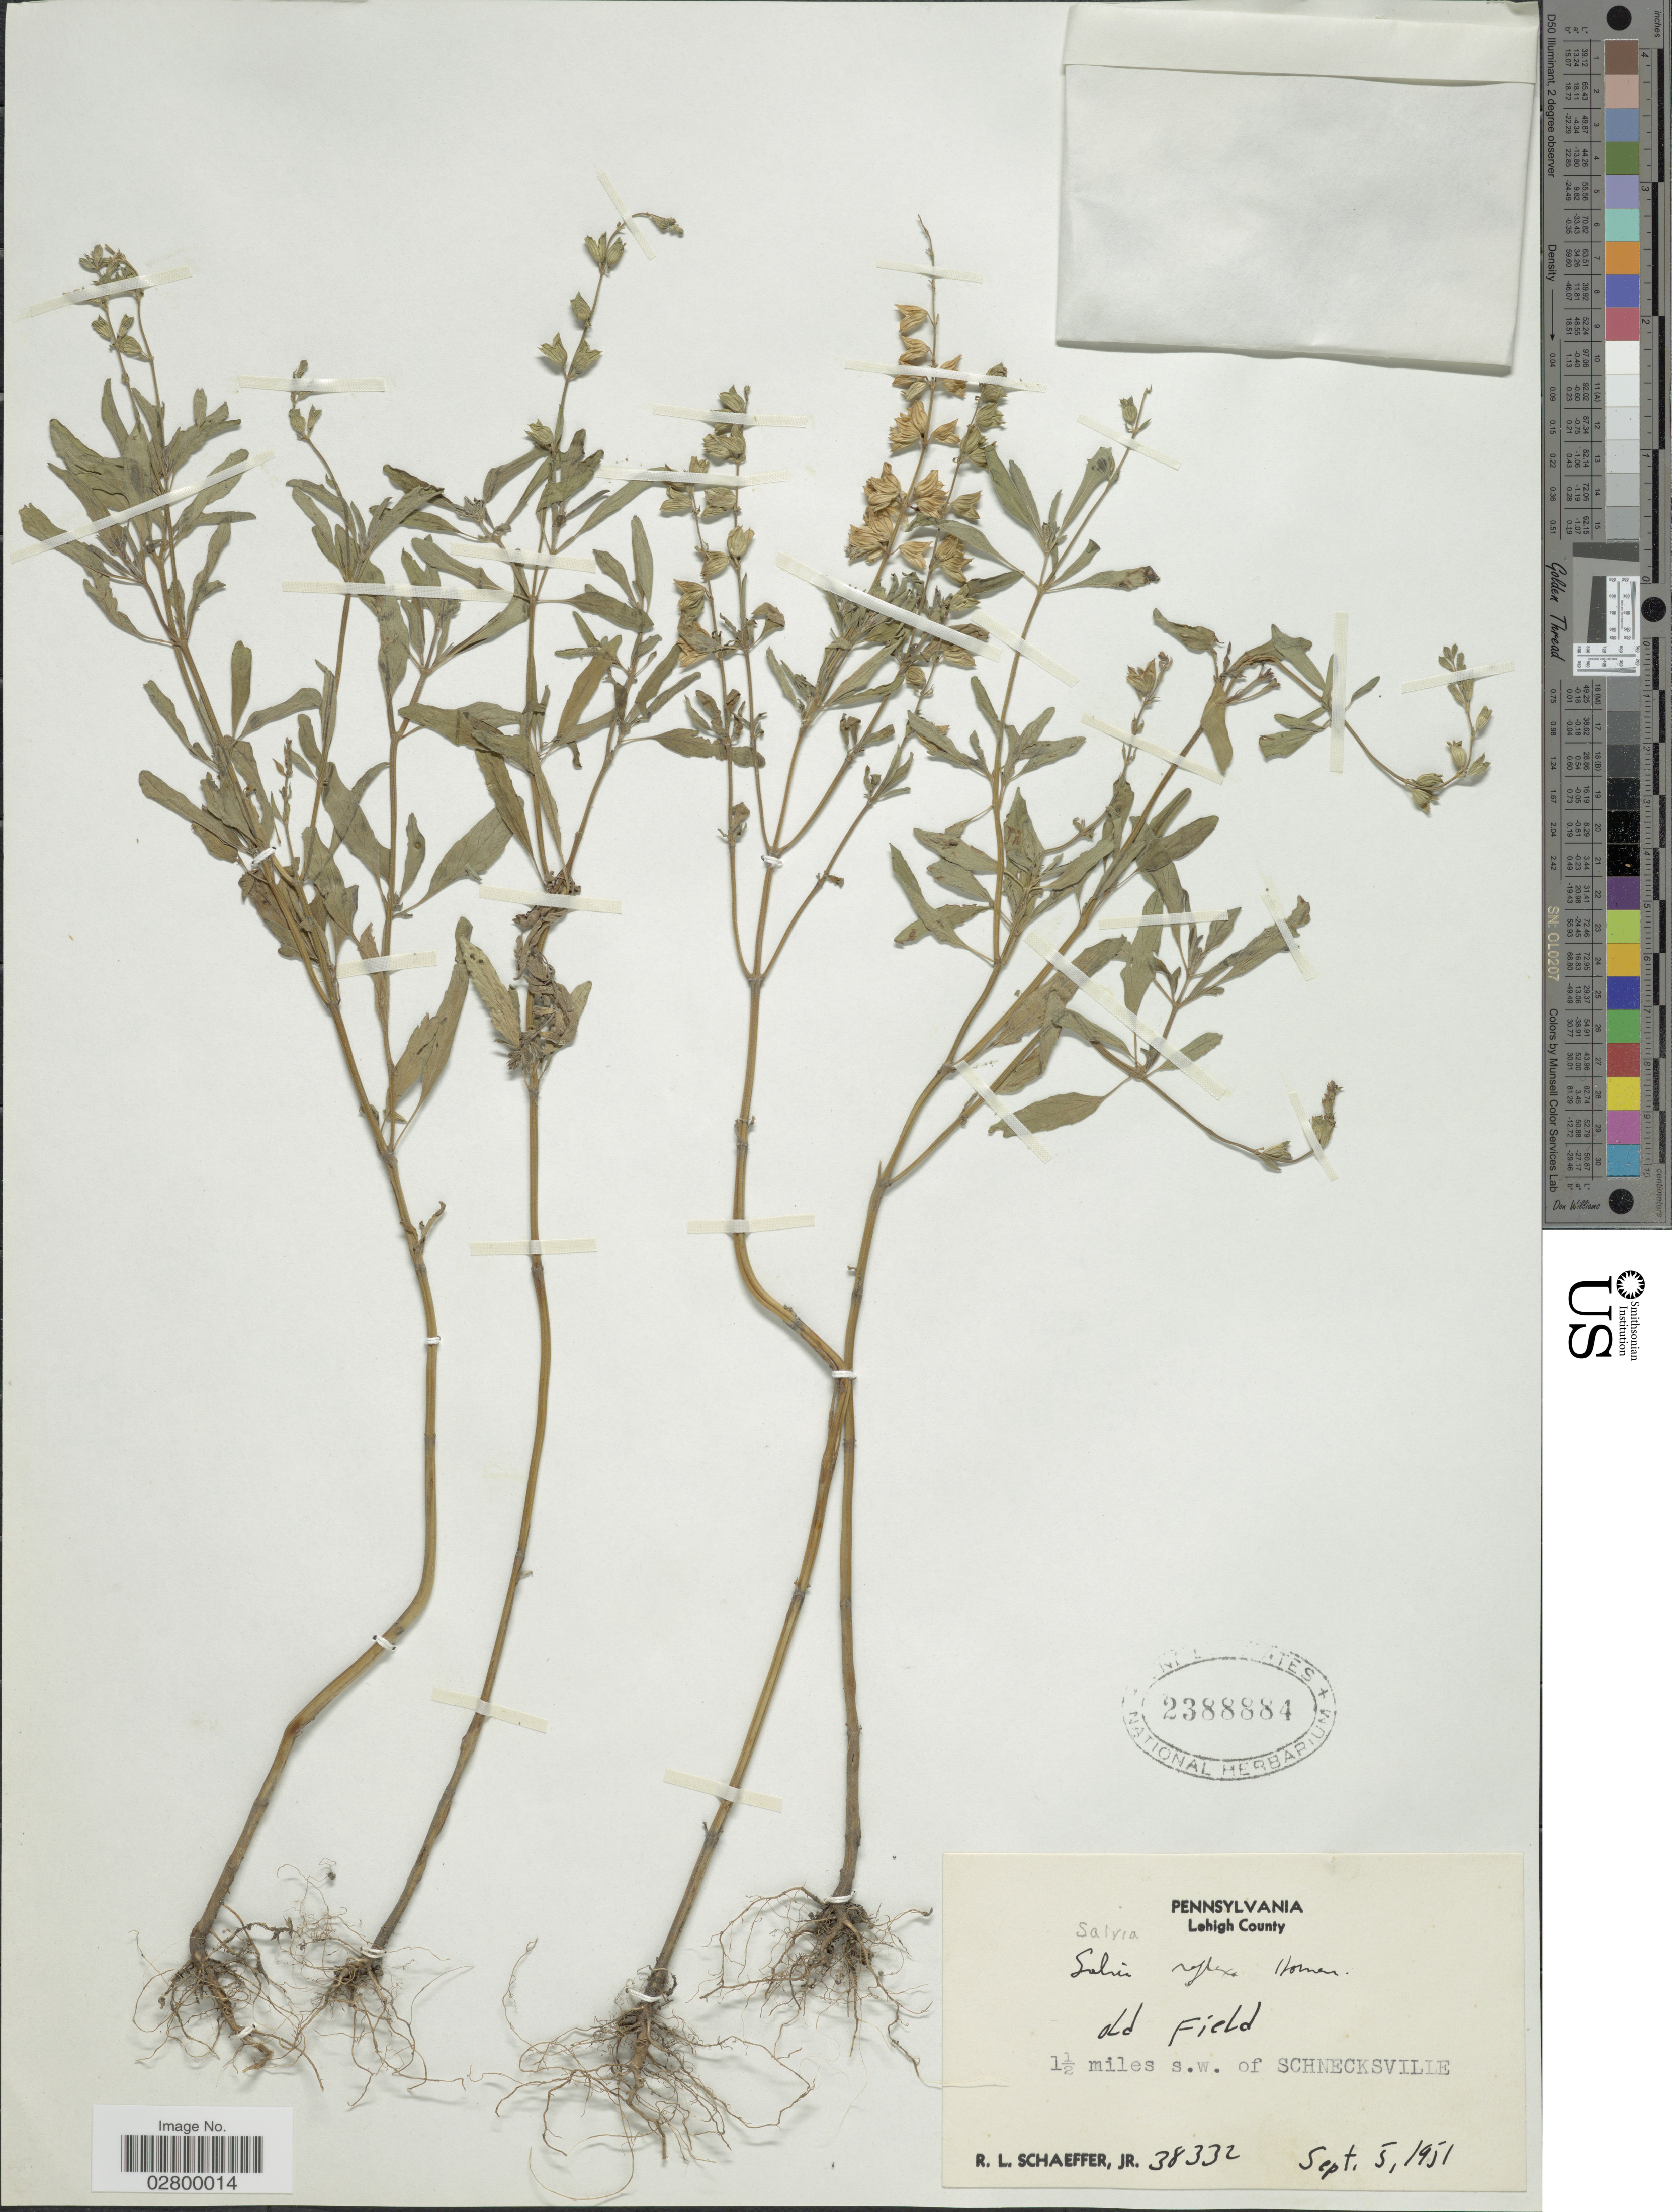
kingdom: Plantae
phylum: Tracheophyta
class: Magnoliopsida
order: Lamiales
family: Lamiaceae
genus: Salvia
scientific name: Salvia reflexa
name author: Hornem.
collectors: R. L. Schaeffer Jr.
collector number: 38332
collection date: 1951-09-05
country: United States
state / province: Pennsylvania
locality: Lehigh County. 1½ miles s.w. of Schnecksville.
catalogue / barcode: US 2388884